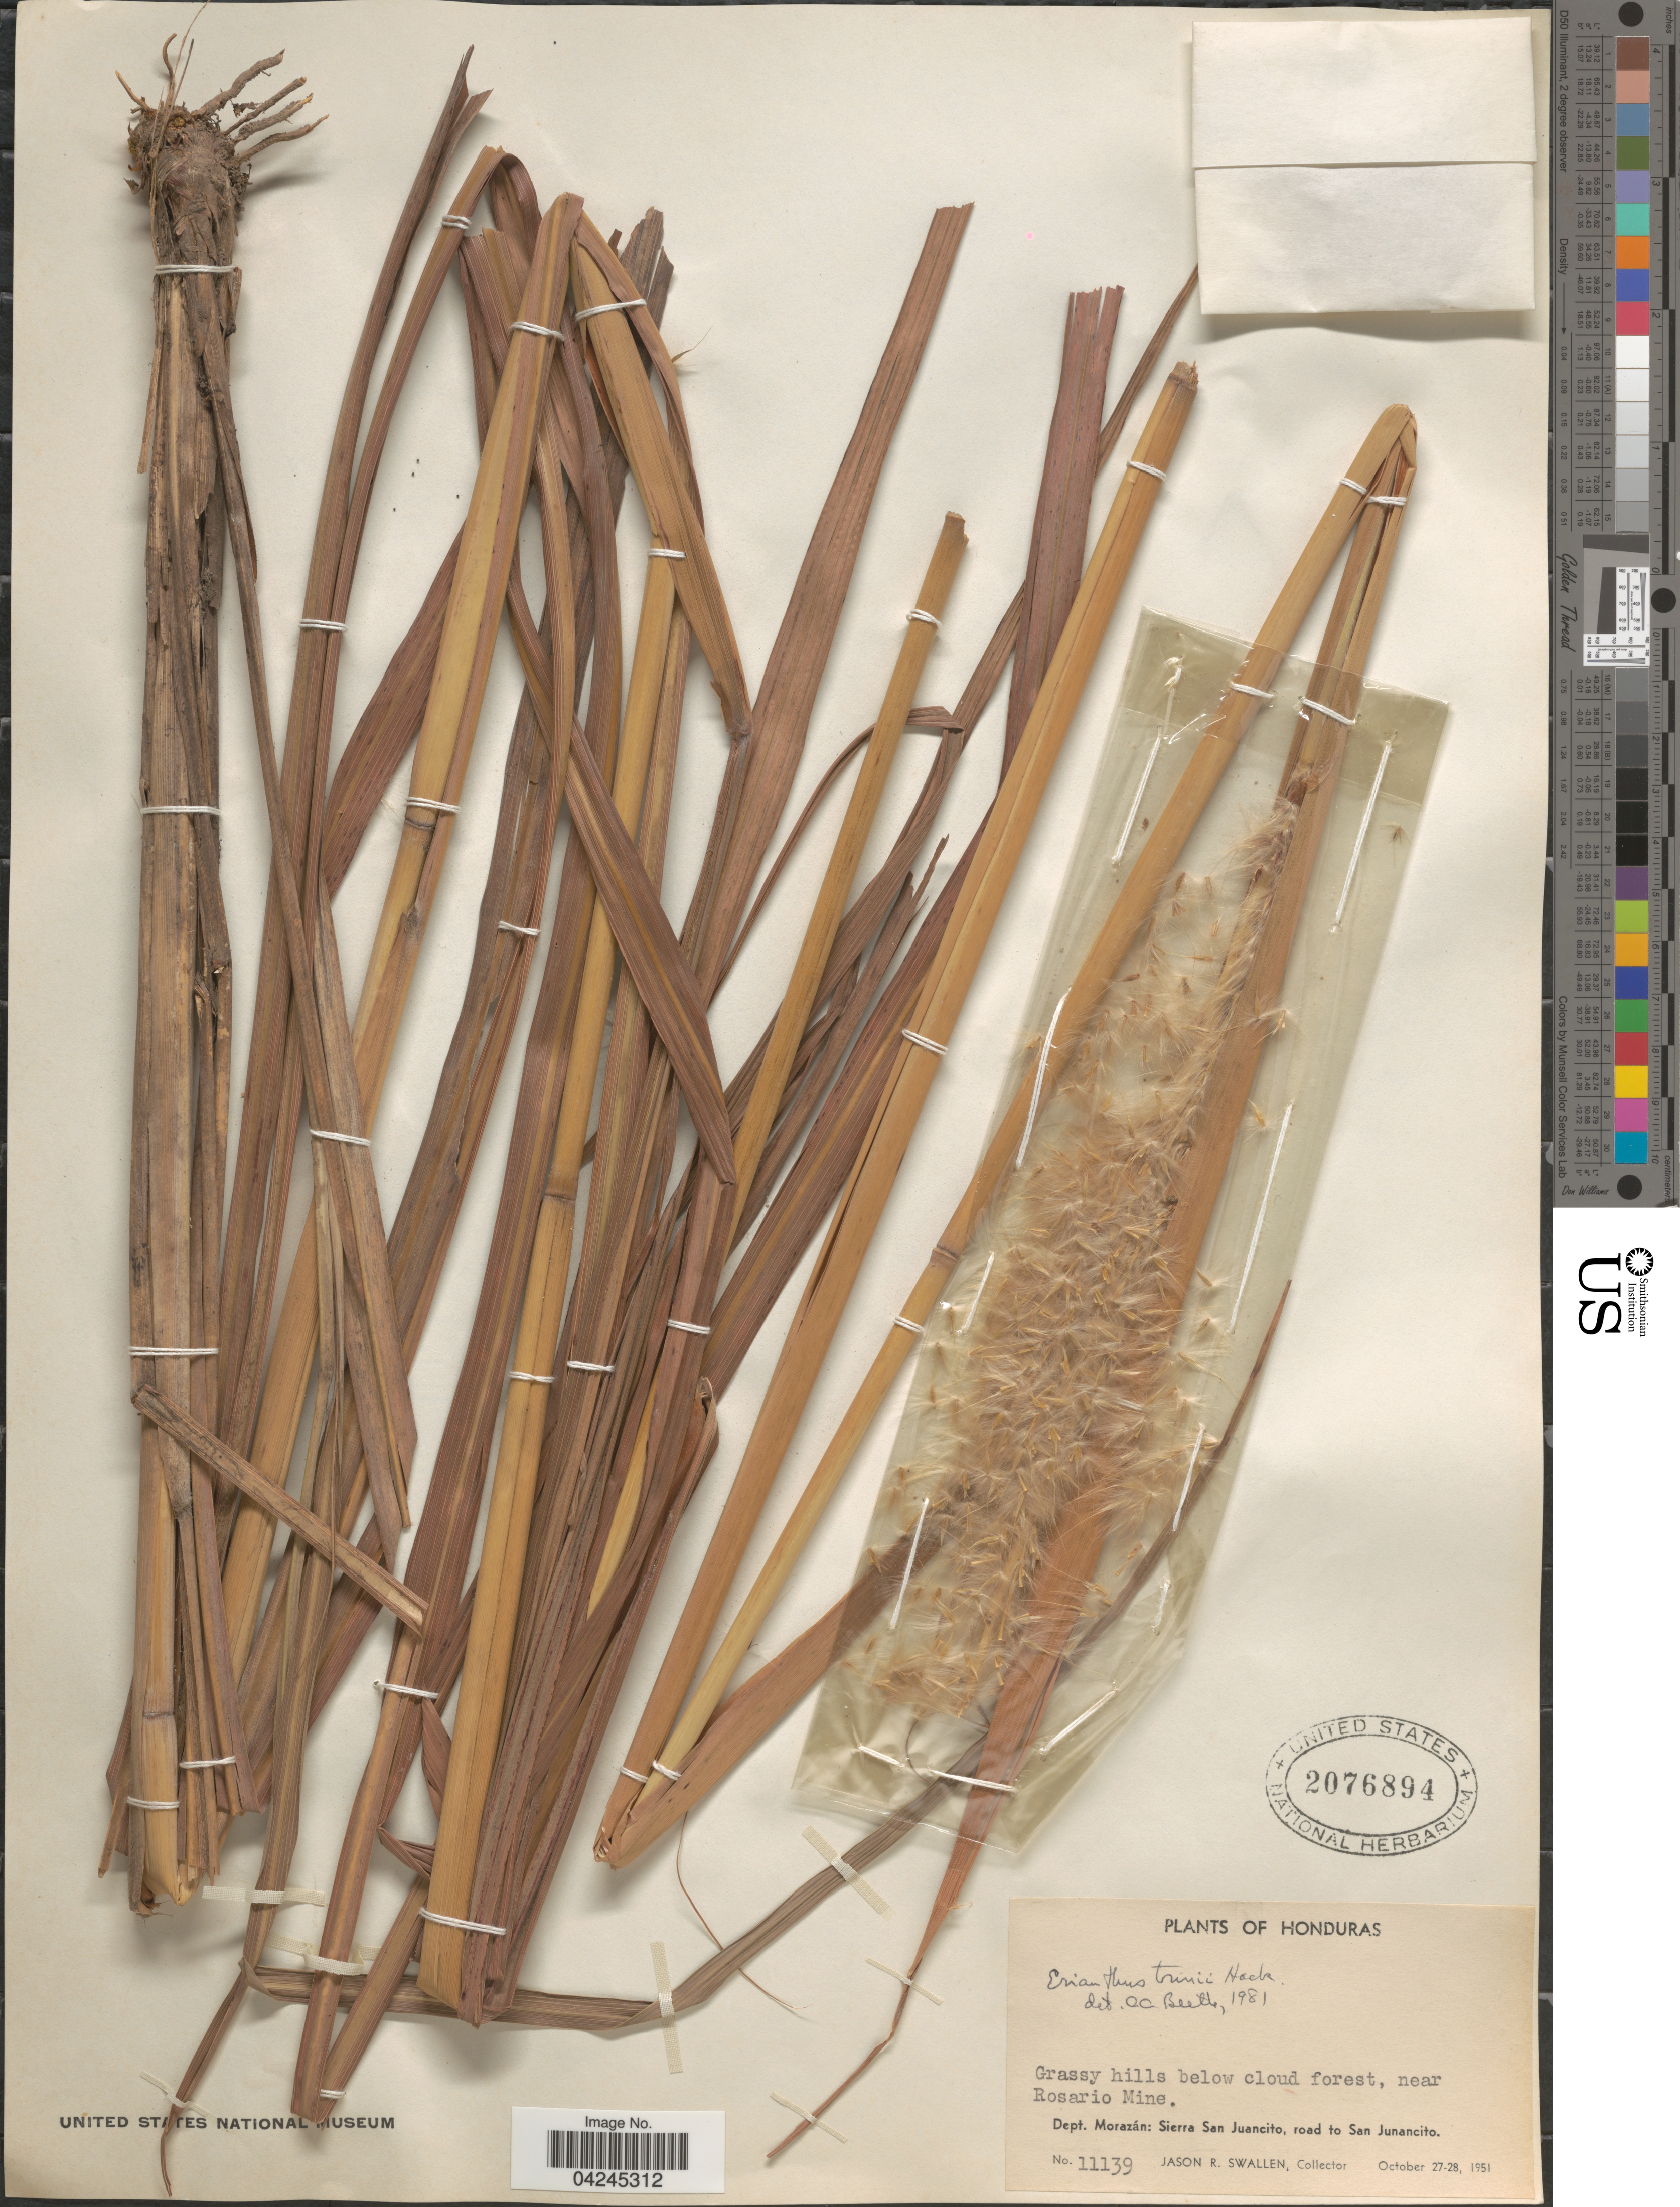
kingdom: Plantae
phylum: Tracheophyta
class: Liliopsida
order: Poales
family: Poaceae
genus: Erianthus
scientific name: Erianthus trinii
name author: Hack.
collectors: J. R. Swallen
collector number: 11139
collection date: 1951-10-27/1951-10-28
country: Honduras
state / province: Fco. Morazán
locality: Below cloud forest, near Rosario Mine. Dept. Morazán: Sierra San Juancito, road to San Junancito.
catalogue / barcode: US 2076894